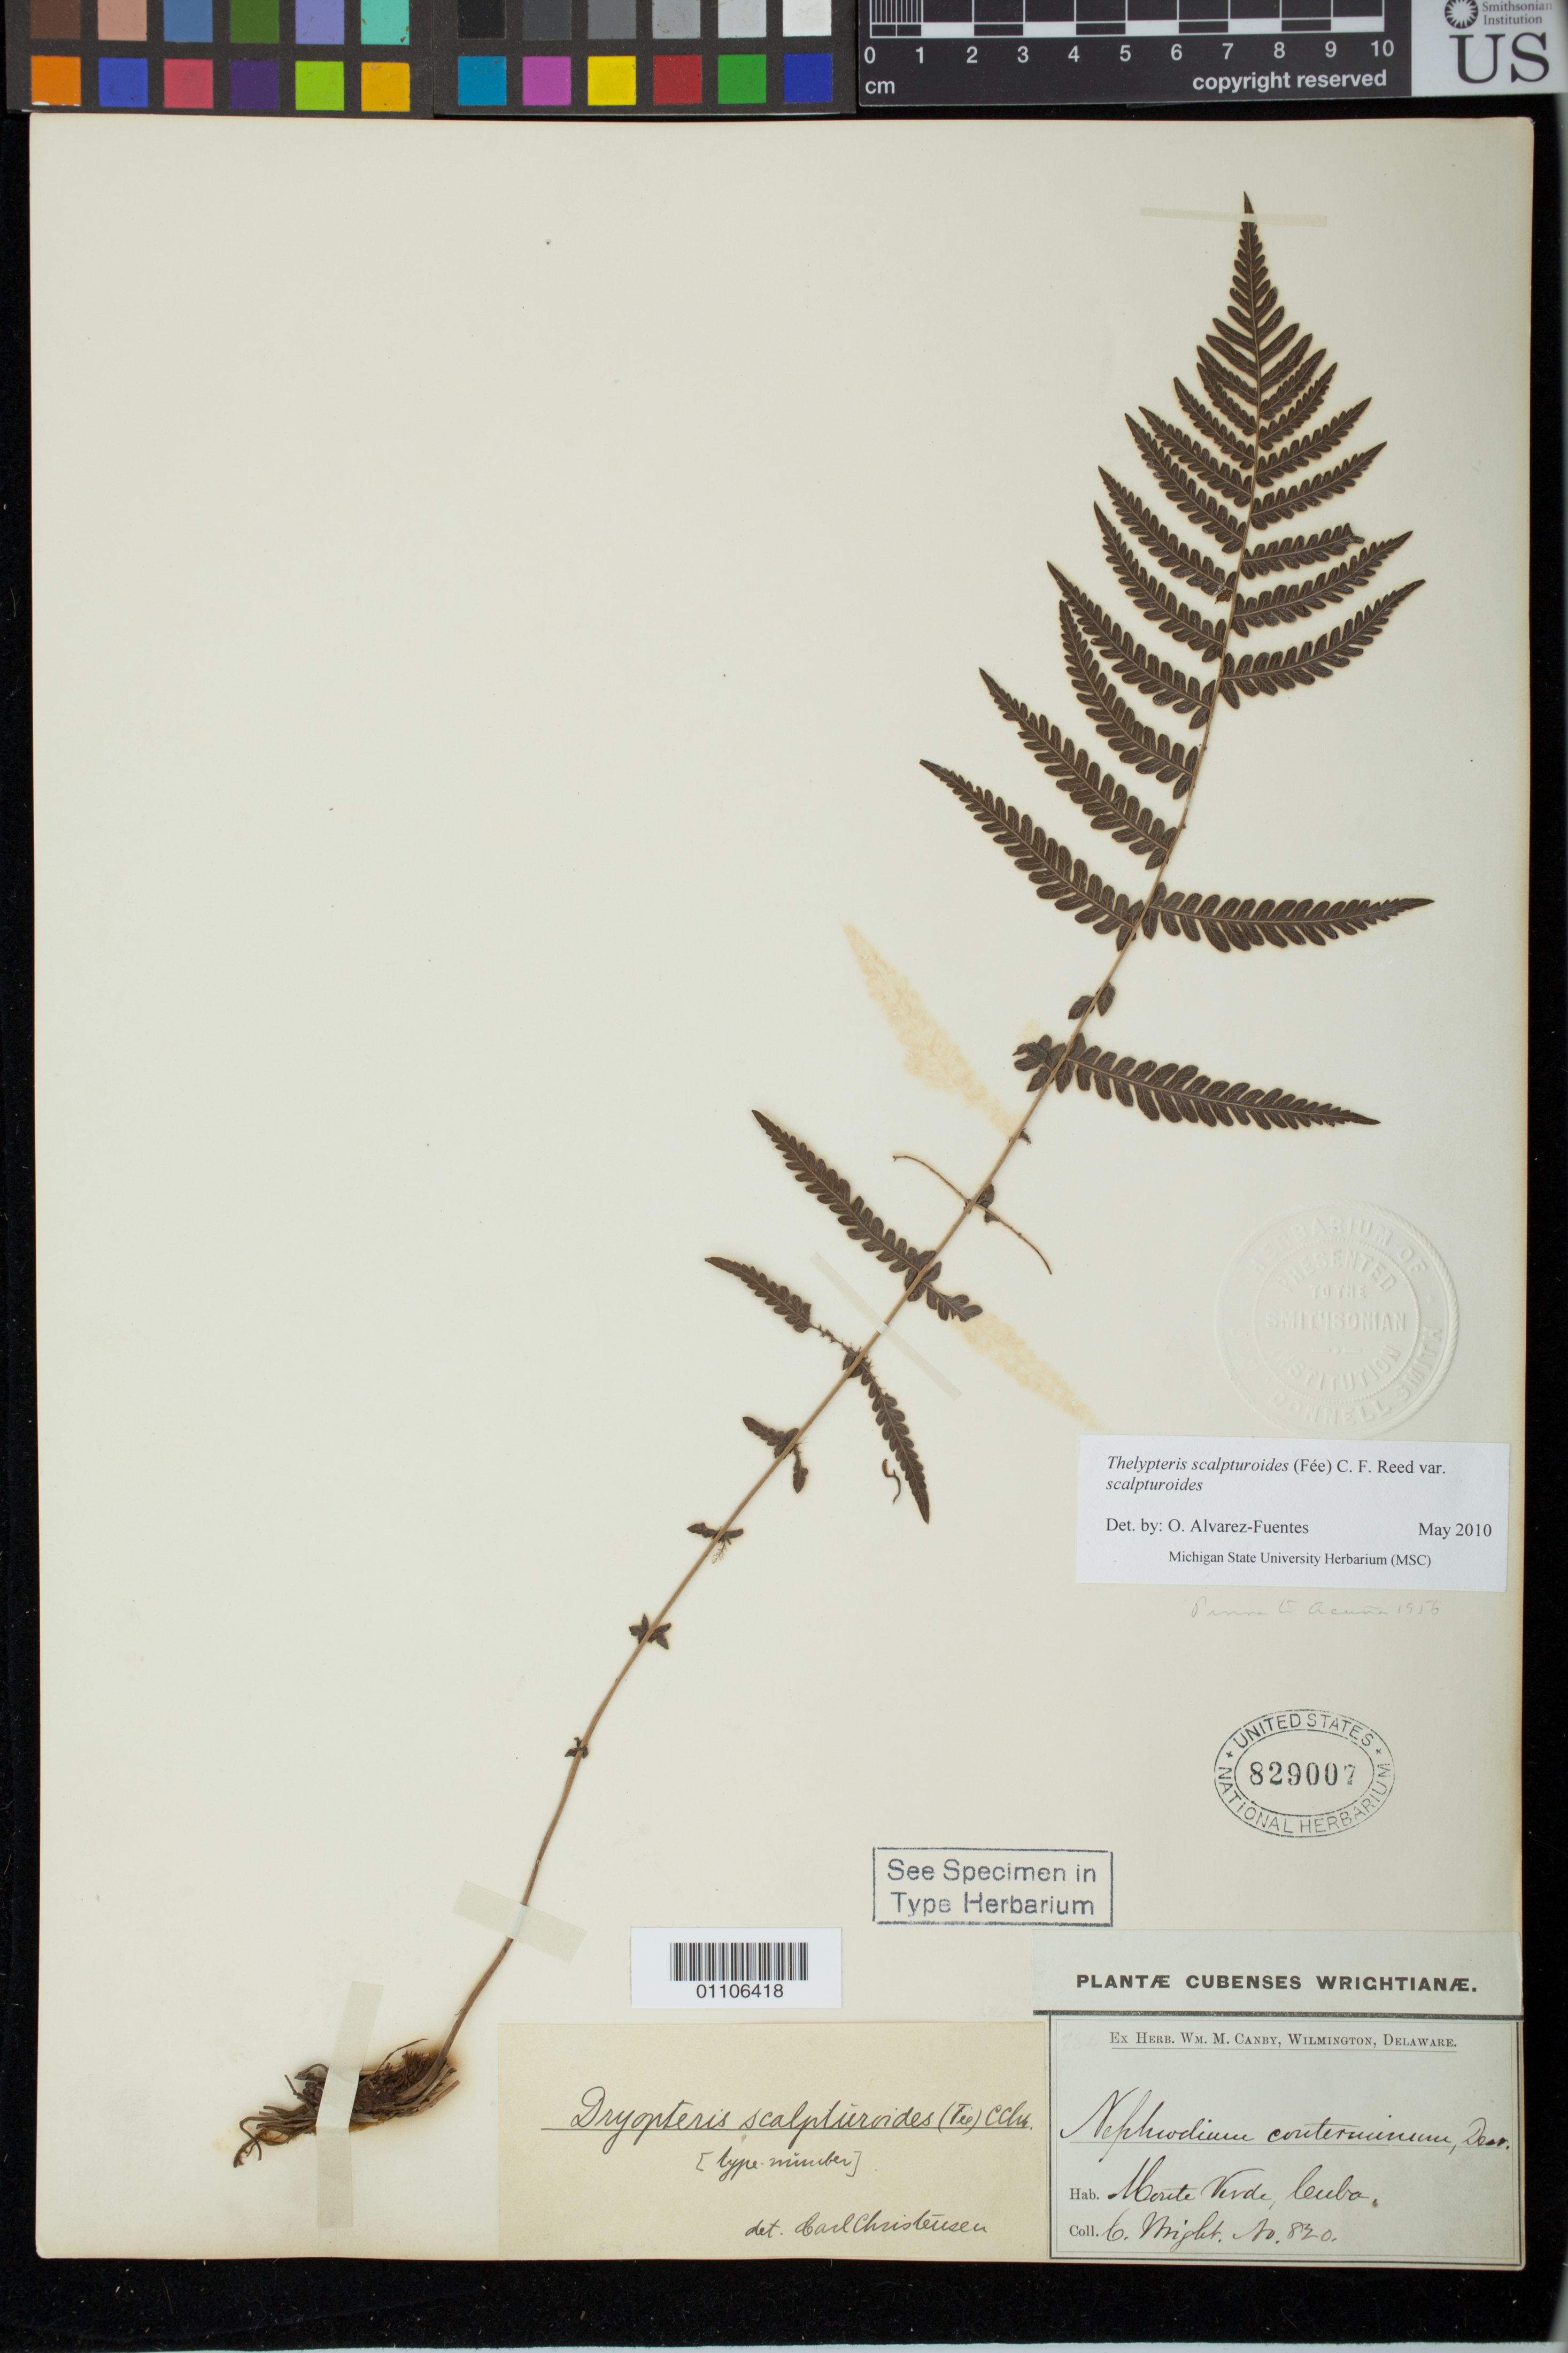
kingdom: Plantae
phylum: Tracheophyta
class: Polypodiopsida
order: Polypodiales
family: Thelypteridaceae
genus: Phegopteris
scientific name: Phegopteris scalpturoides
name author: Fée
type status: Type Collection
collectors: C. Wright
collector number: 820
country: Cuba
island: Greater Antilles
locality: Monte Verde.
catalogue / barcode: US 829007